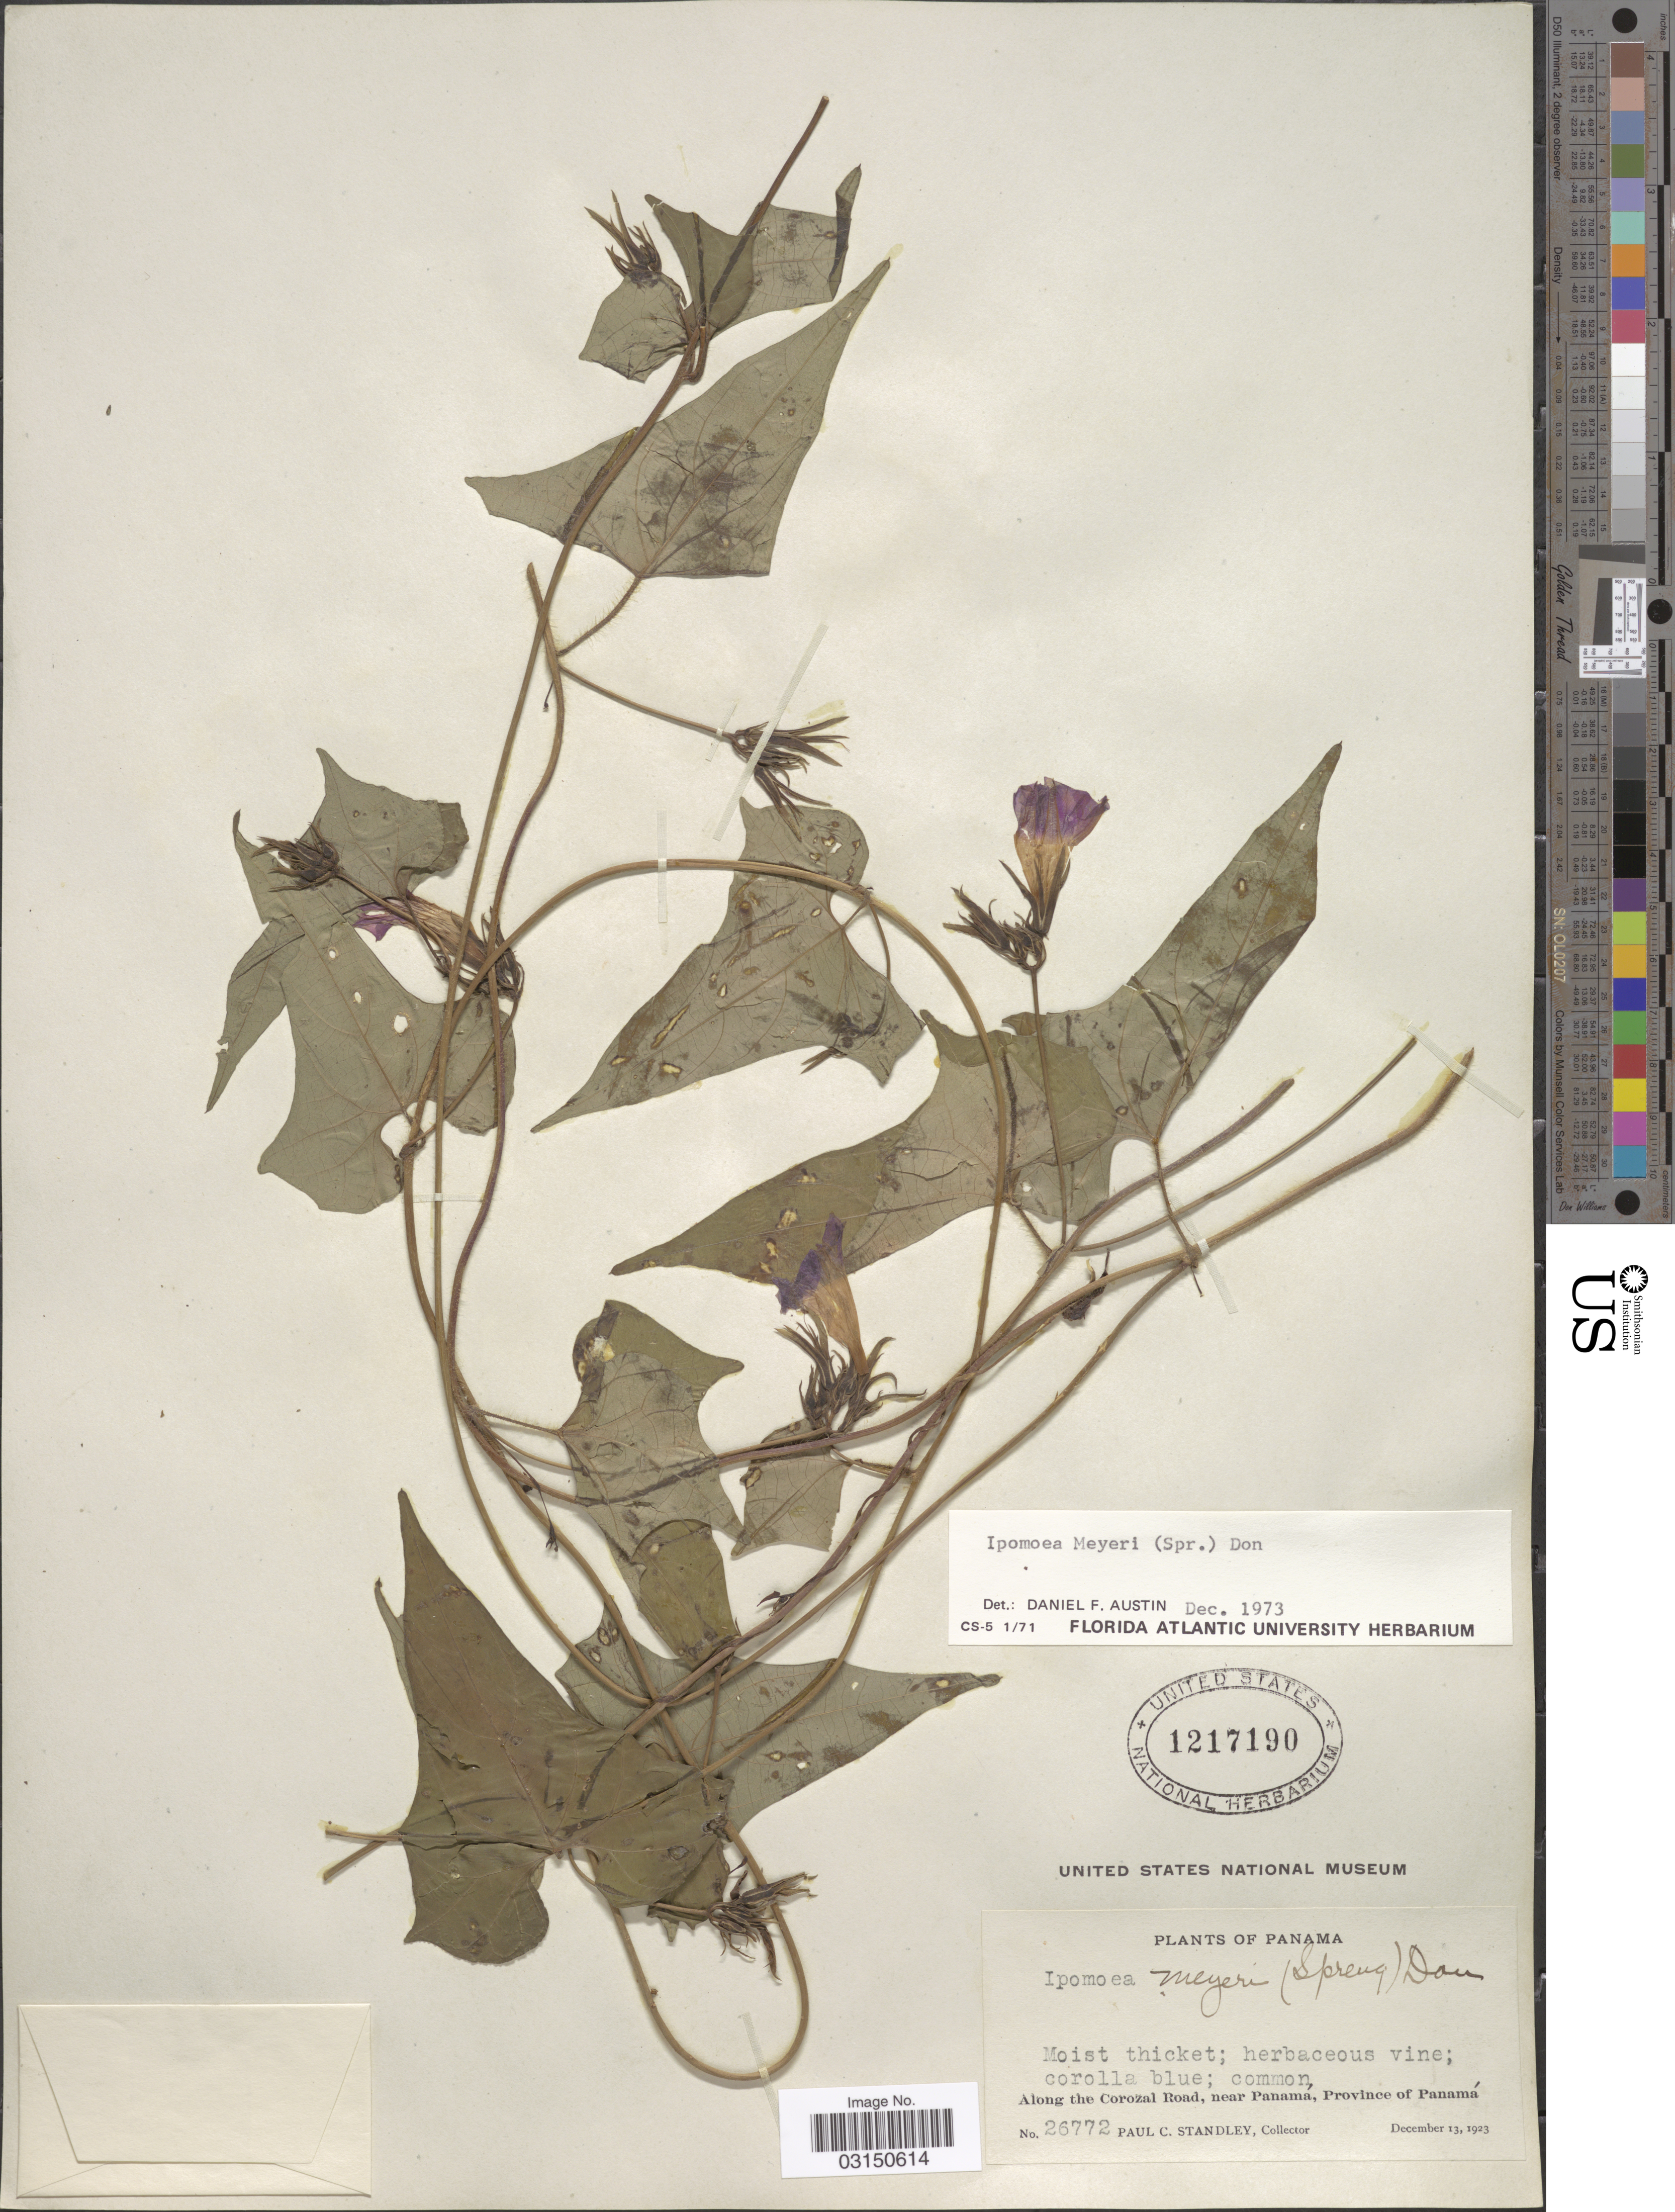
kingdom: Plantae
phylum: Tracheophyta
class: Magnoliopsida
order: Solanales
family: Convolvulaceae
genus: Ipomoea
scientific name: Ipomoea meyeri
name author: (Spreng.) G. Don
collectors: P. C. Standley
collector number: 26772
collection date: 1923-12-13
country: Panama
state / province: Panamá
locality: Along the Corozal Road, near Panamá.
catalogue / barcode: US 1217190